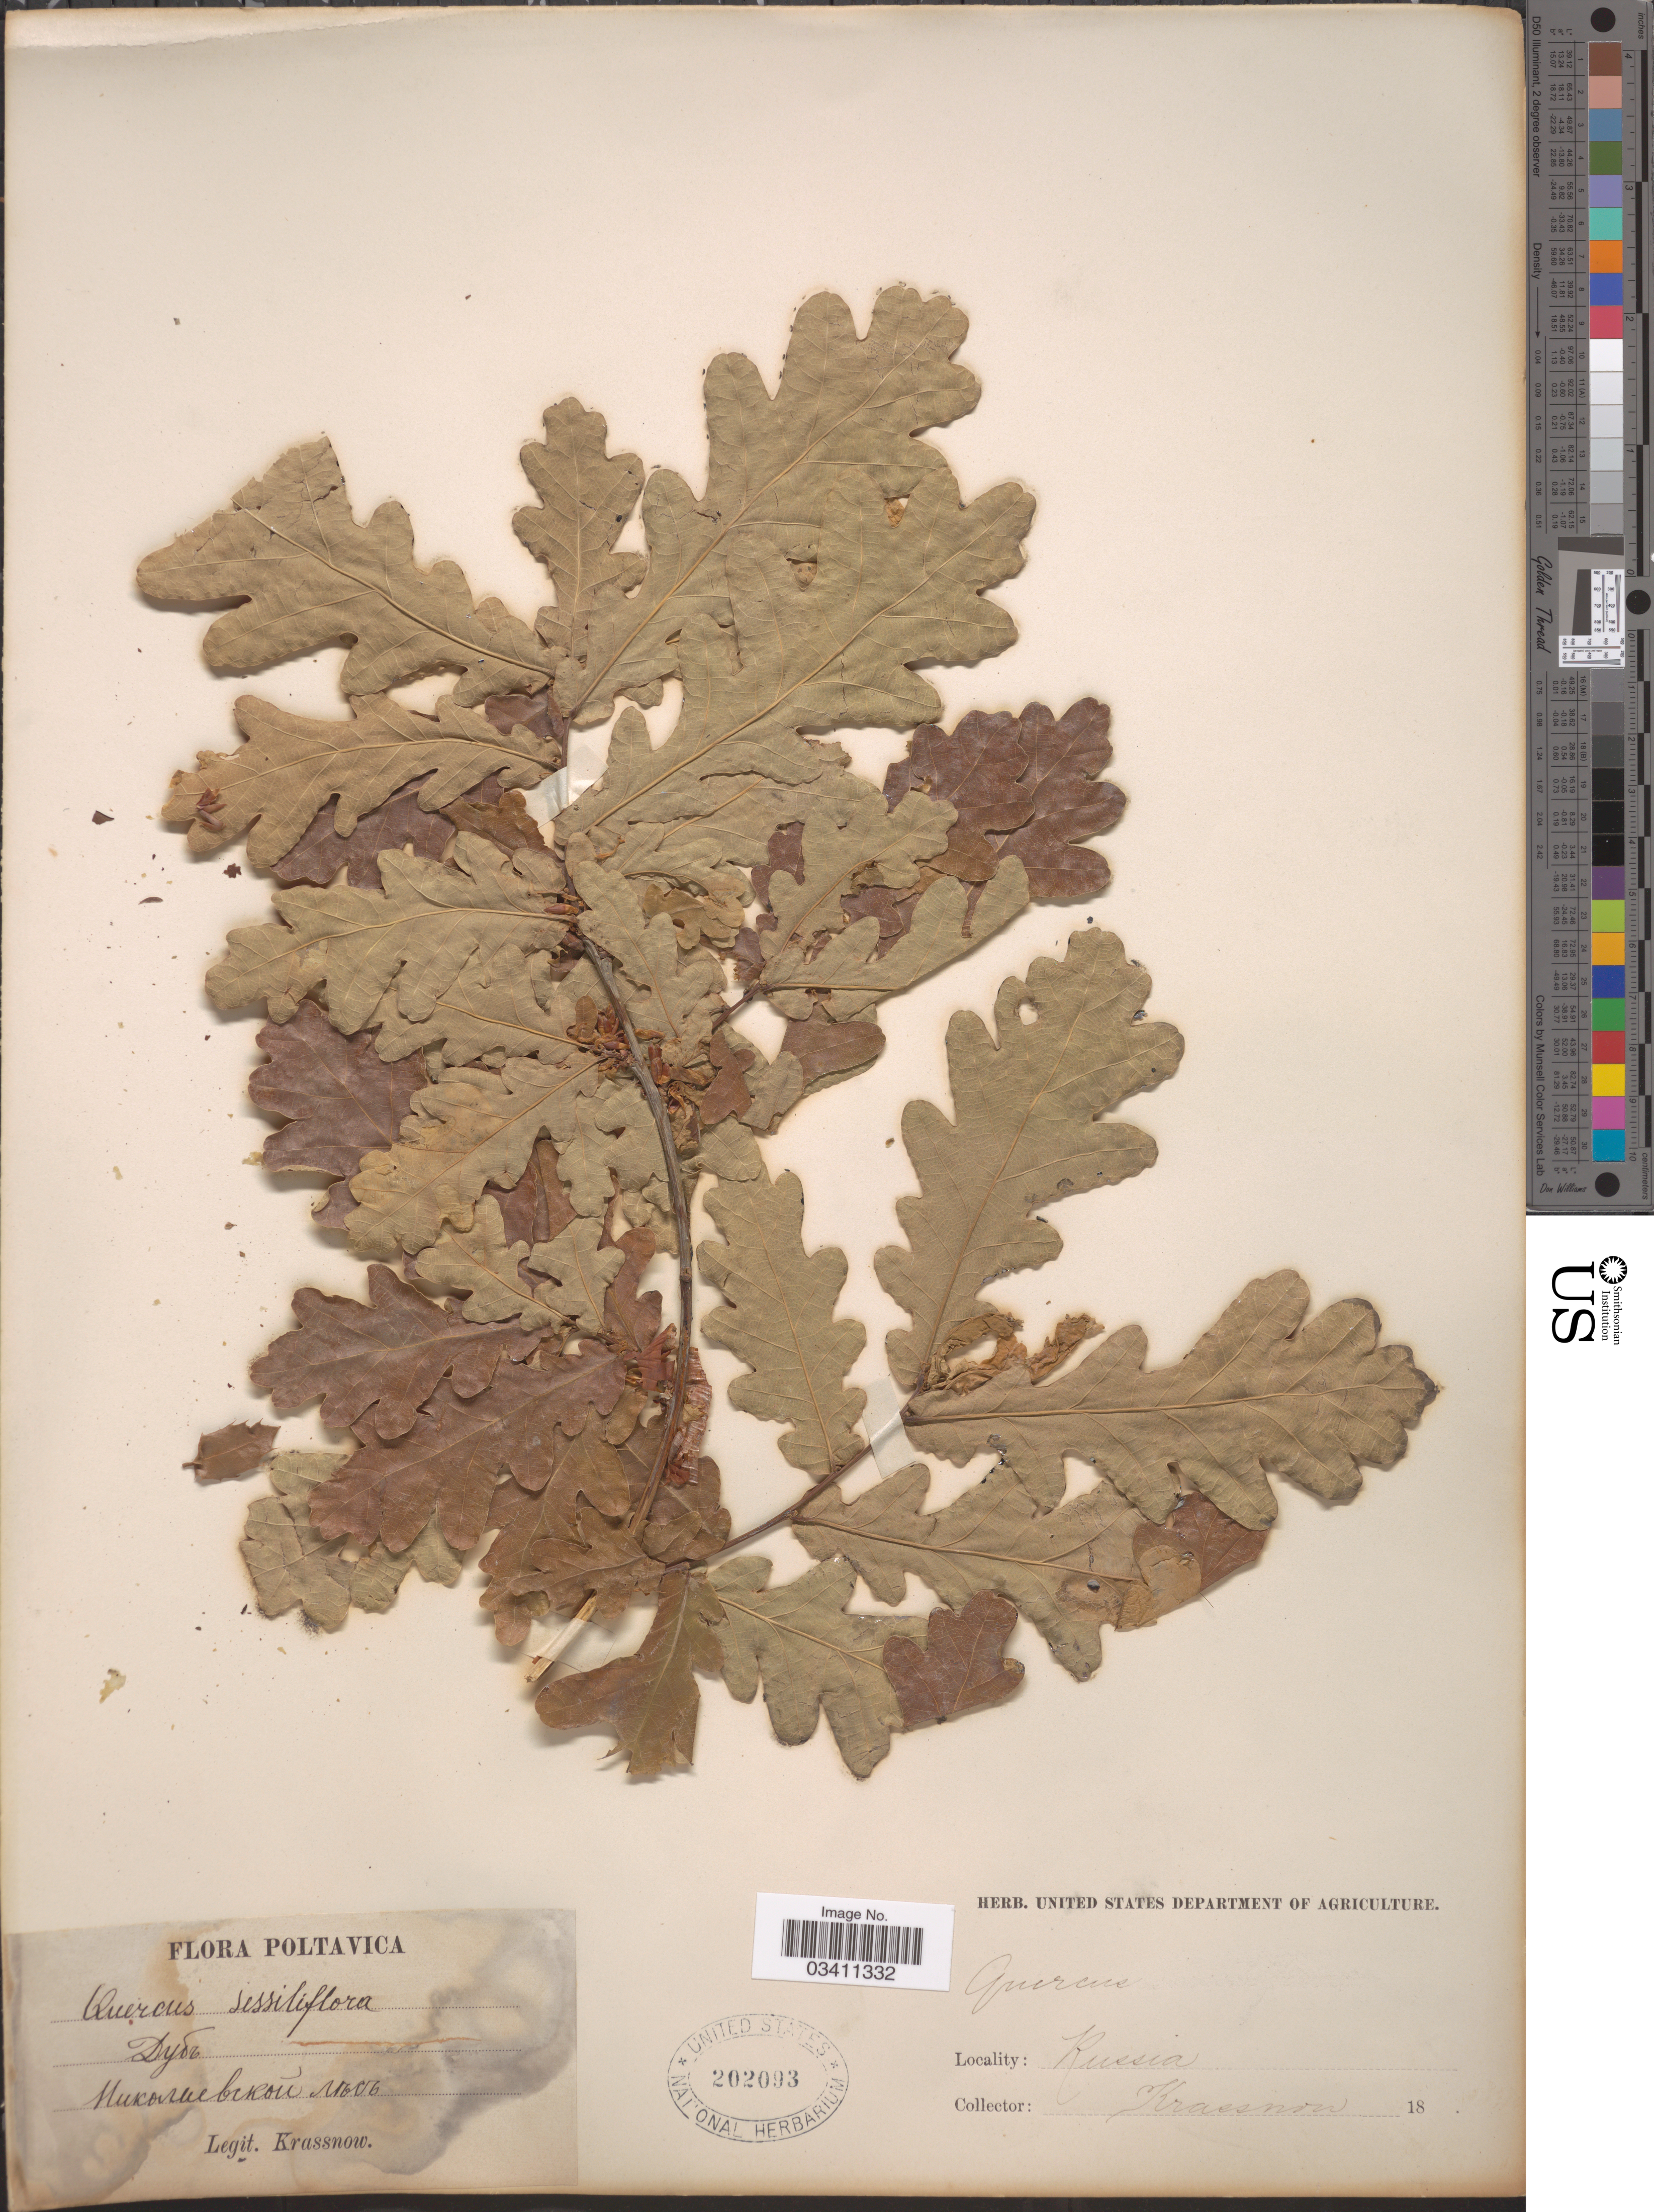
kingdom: Plantae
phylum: Tracheophyta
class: Magnoliopsida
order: Fagales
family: Fagaceae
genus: Quercus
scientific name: Quercus sp.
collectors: -. Krassnow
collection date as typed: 18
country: Ukraine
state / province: Poltava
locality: Nikolaevskiy Forest.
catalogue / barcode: US 202093